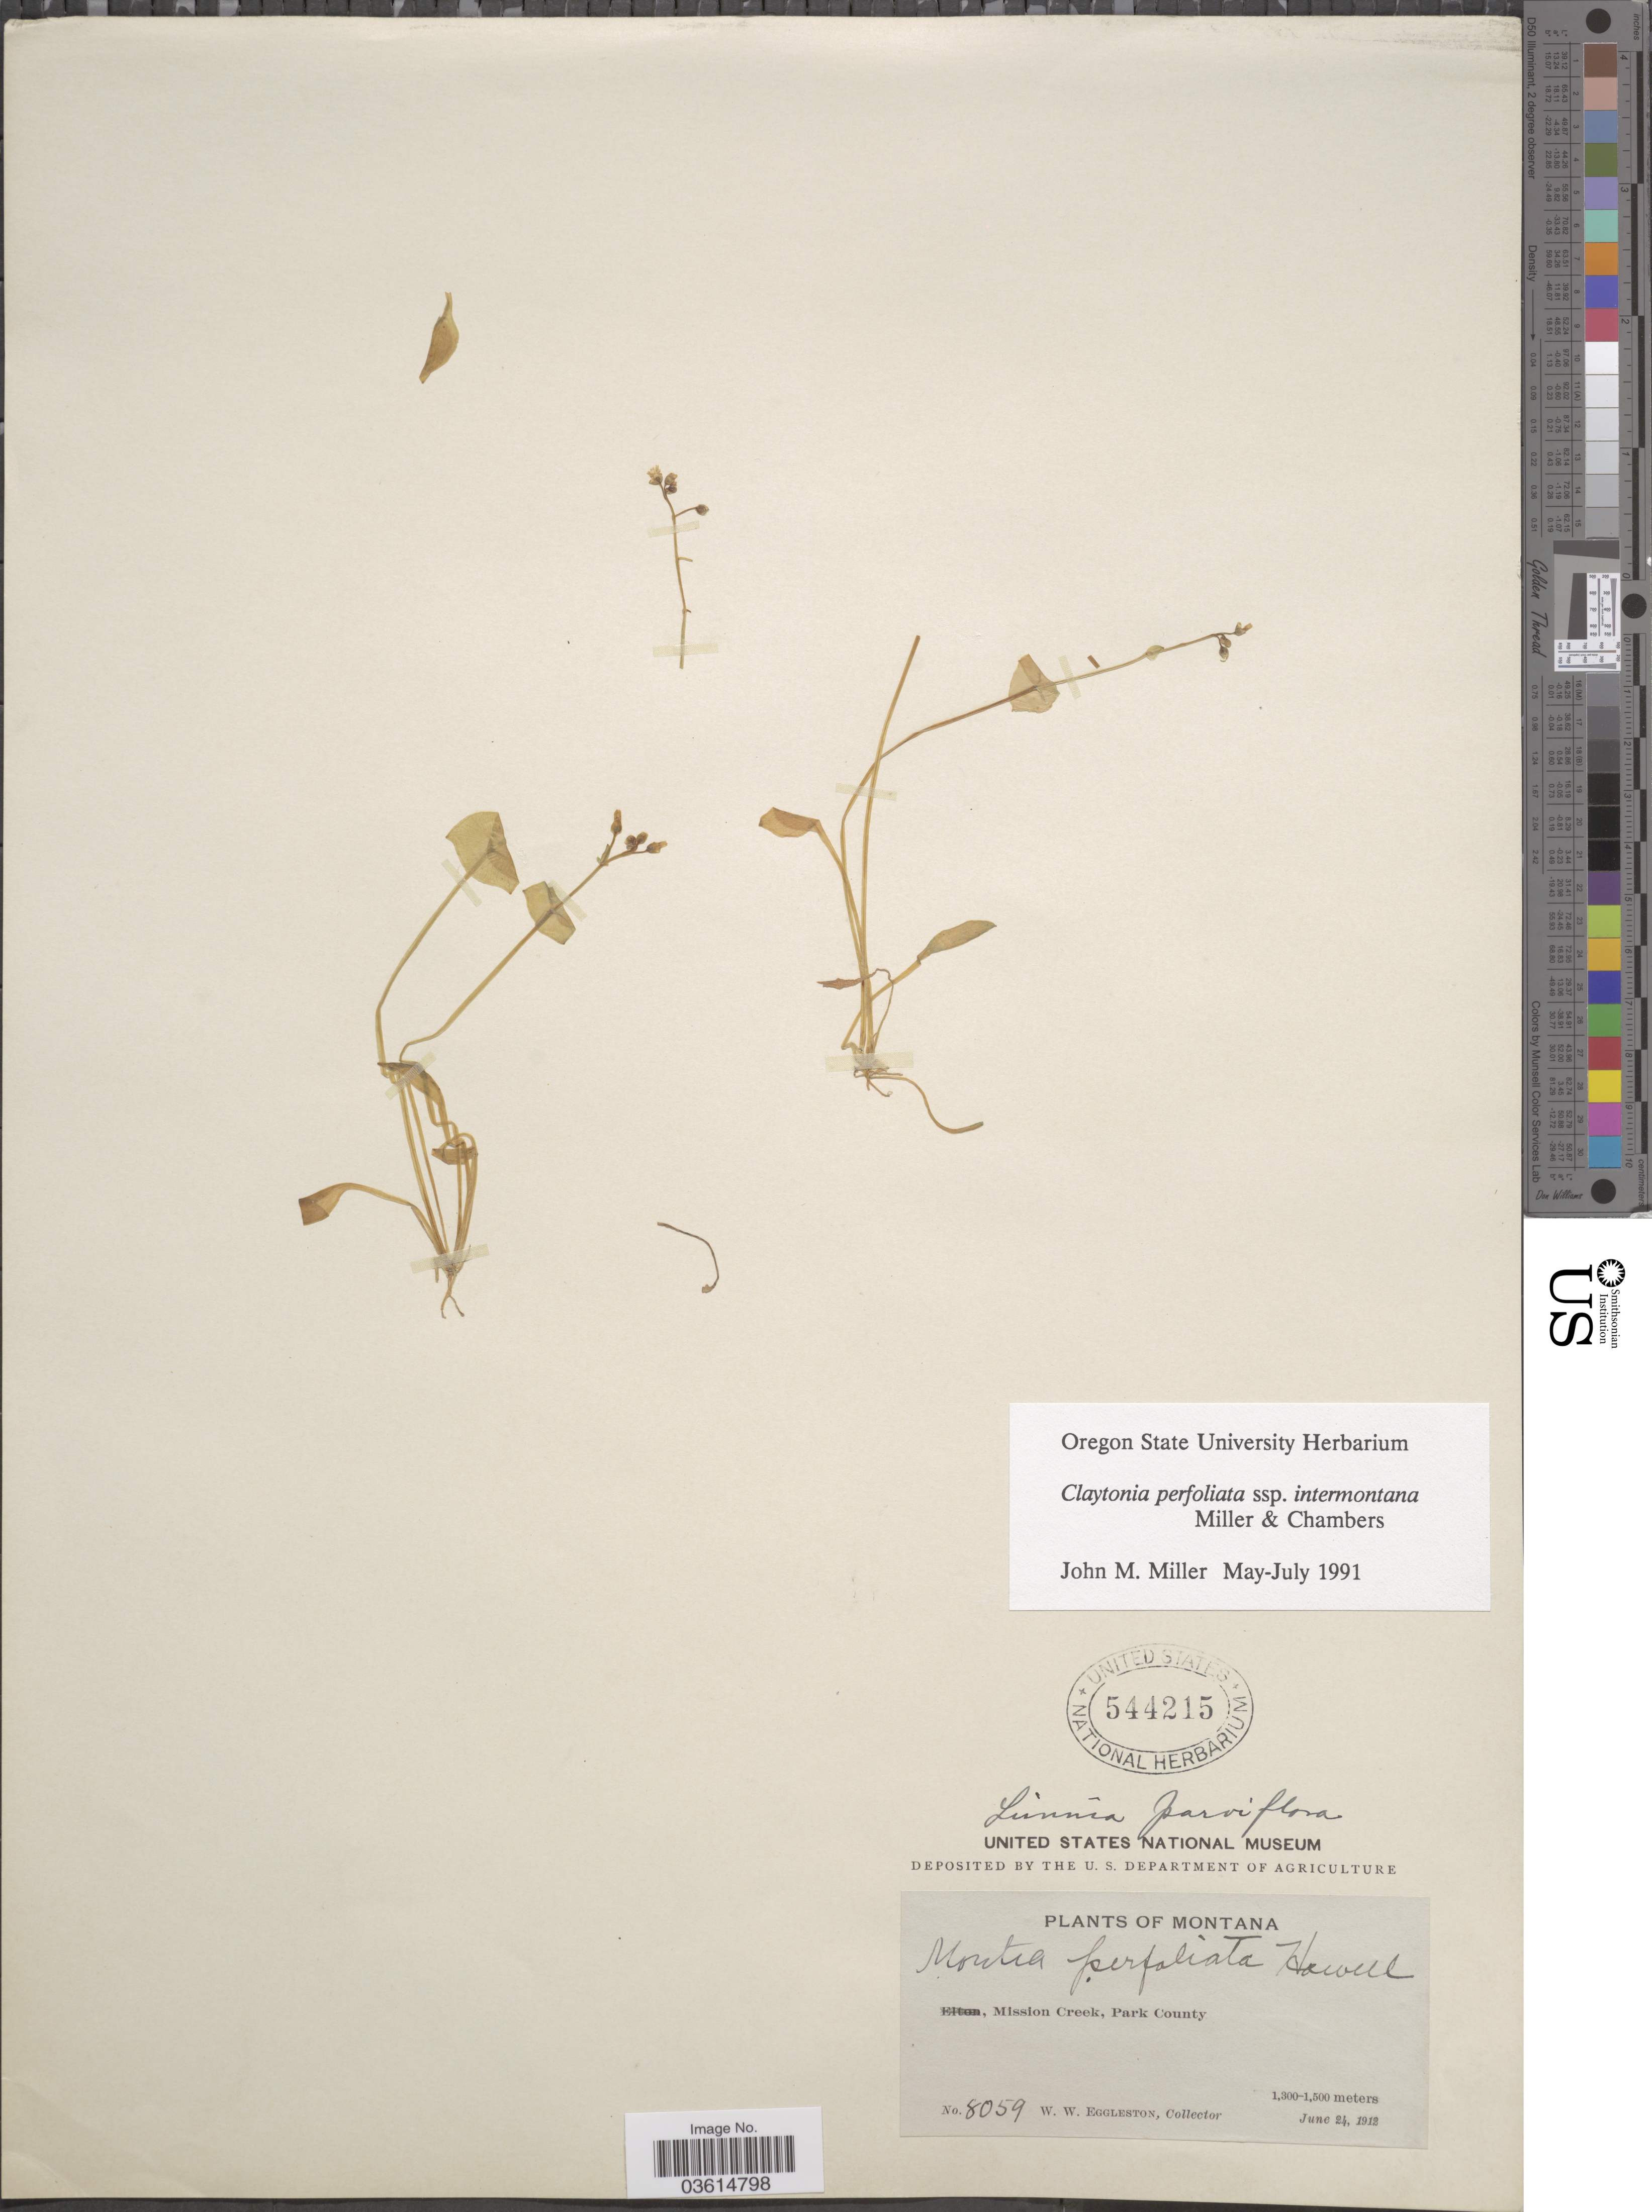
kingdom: Plantae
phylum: Tracheophyta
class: Magnoliopsida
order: Caryophyllales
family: Montiaceae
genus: Claytonia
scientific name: Claytonia perfoliata subsp. intermontana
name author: Mill. & Chambers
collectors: W. W. Eggleston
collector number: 8059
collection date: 1912-06-24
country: United States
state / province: Montana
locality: Mission Creek, Park County.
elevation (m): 1300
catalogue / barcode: US 544215